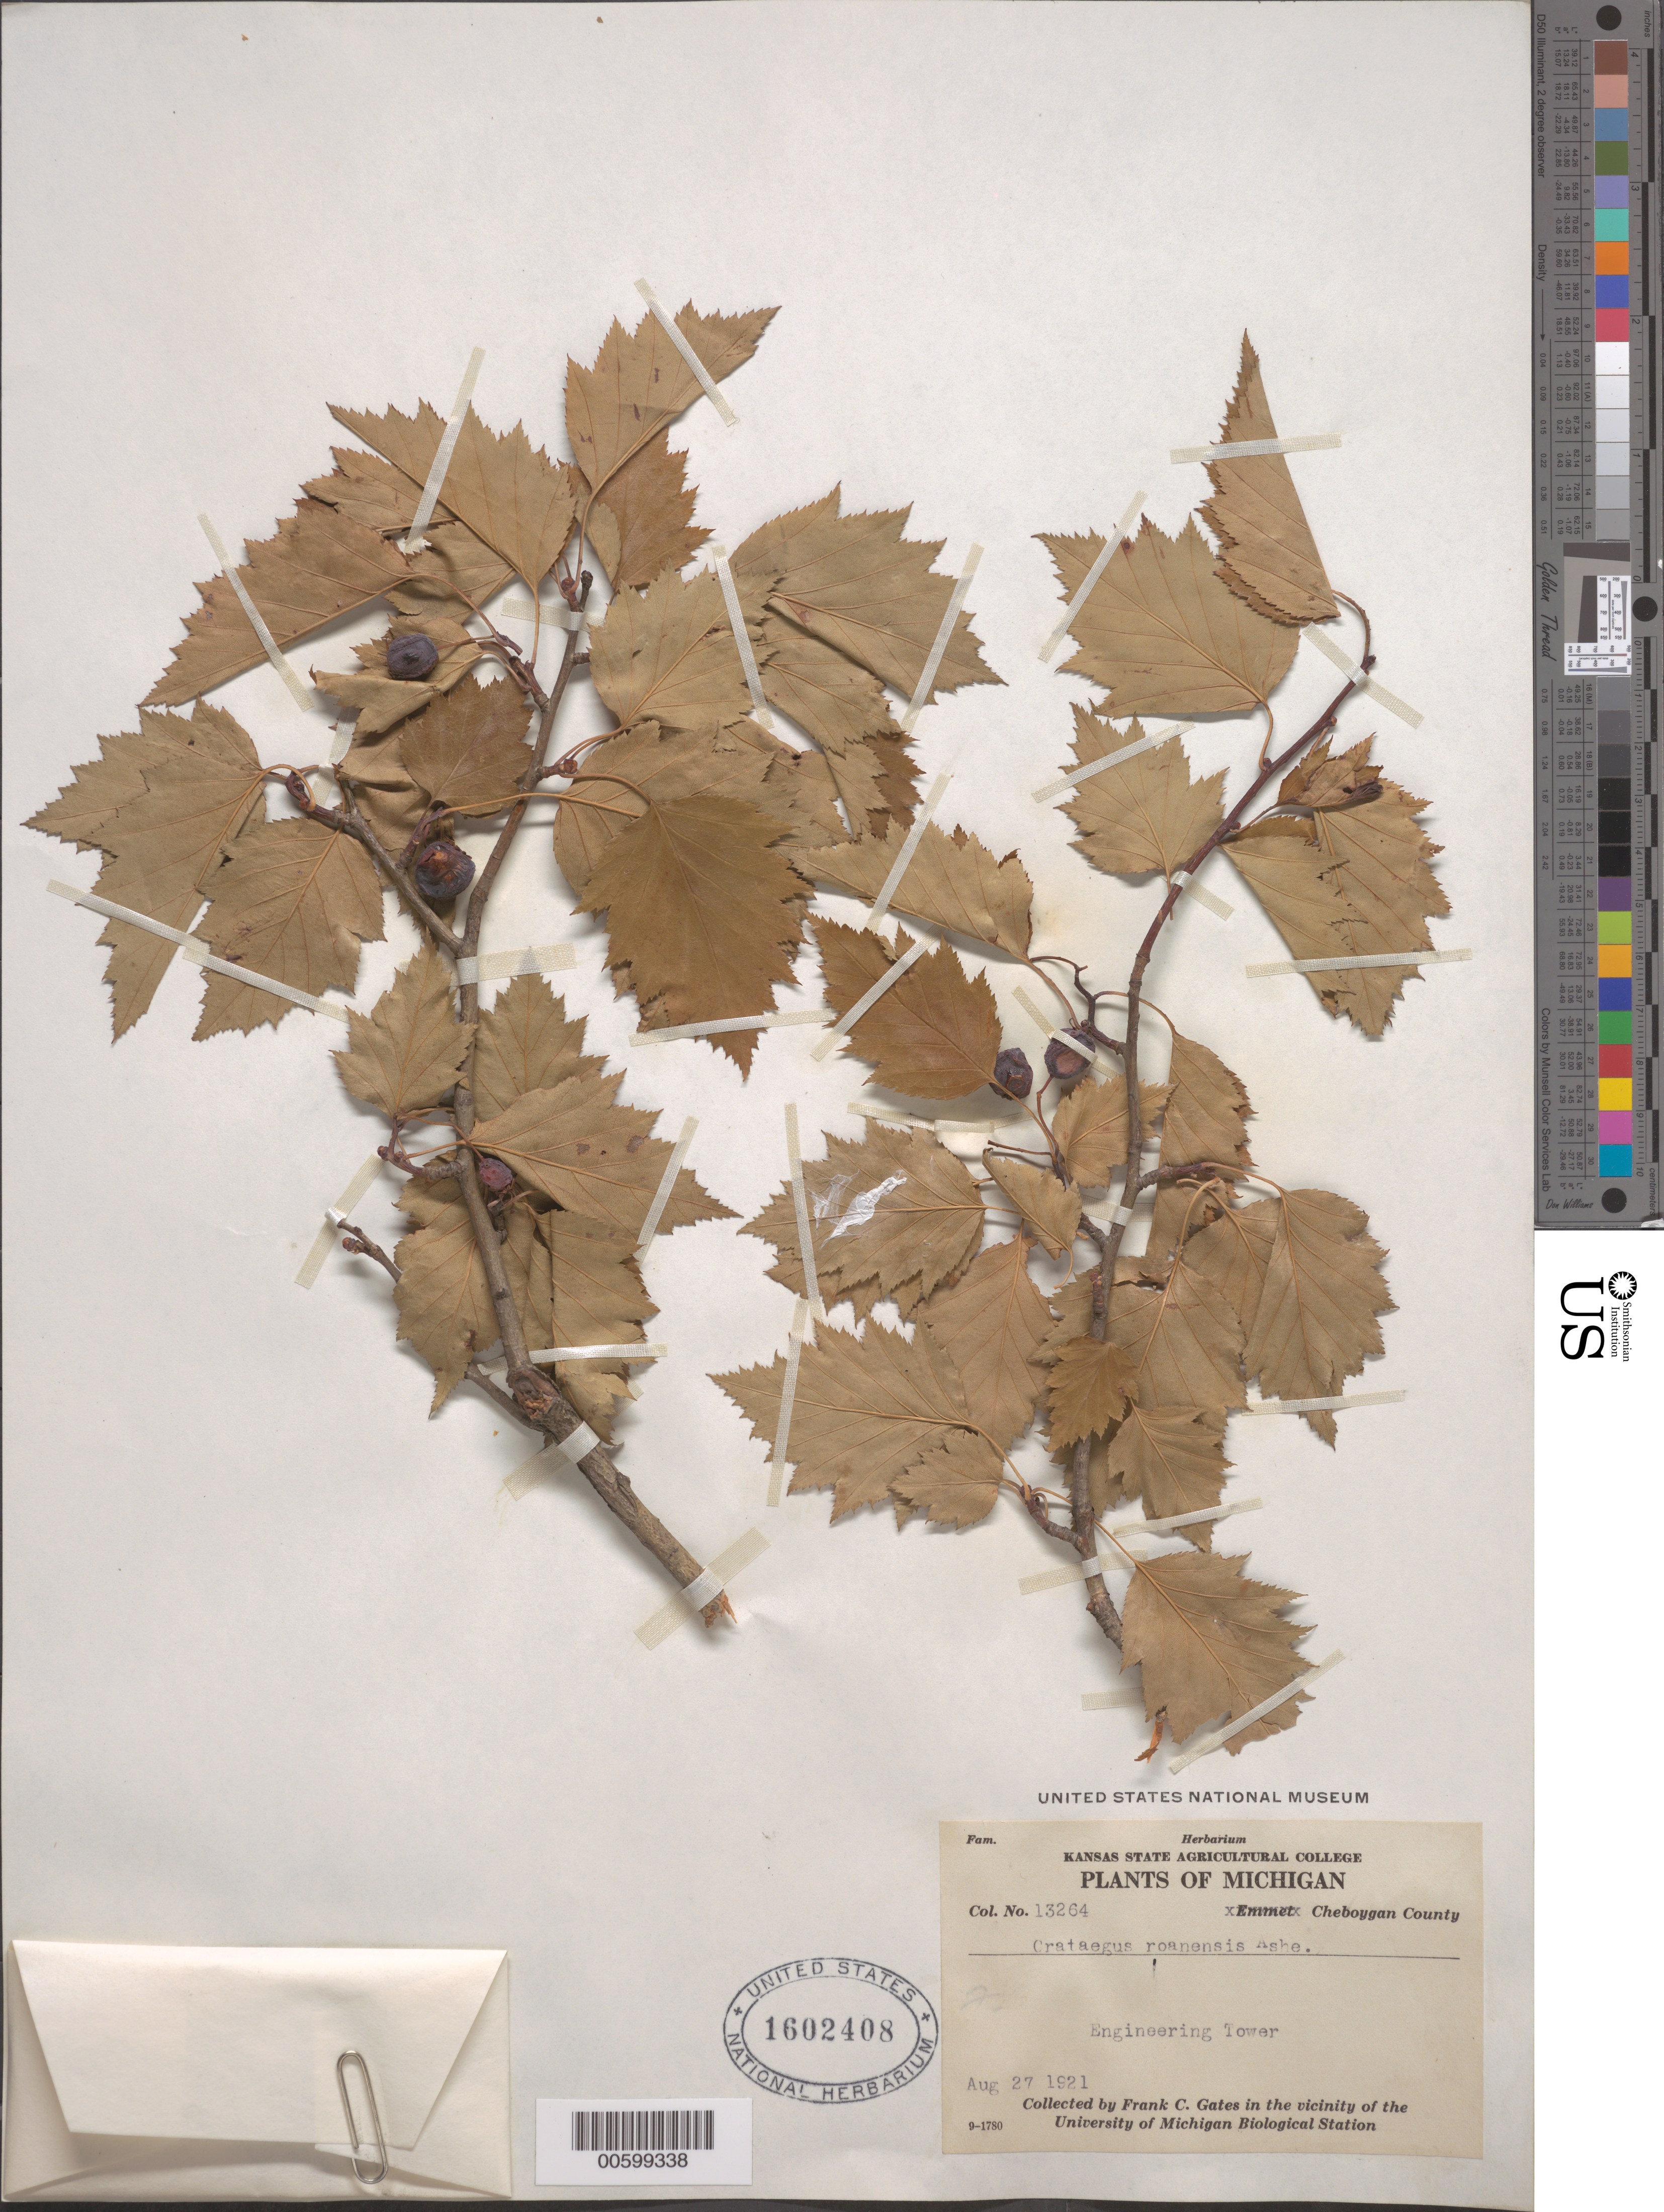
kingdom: Plantae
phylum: Tracheophyta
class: Magnoliopsida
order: Rosales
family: Rosaceae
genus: Crataegus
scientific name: Crataegus macrosperma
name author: Ashe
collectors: F. C. Gates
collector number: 13264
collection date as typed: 27 Aug 1921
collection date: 1921-08-27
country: United States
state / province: Michigan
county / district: Cheboygan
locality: Vicinity of the Univ. of Mich. Biological Station. Engineering Tower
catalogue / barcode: US 1602408